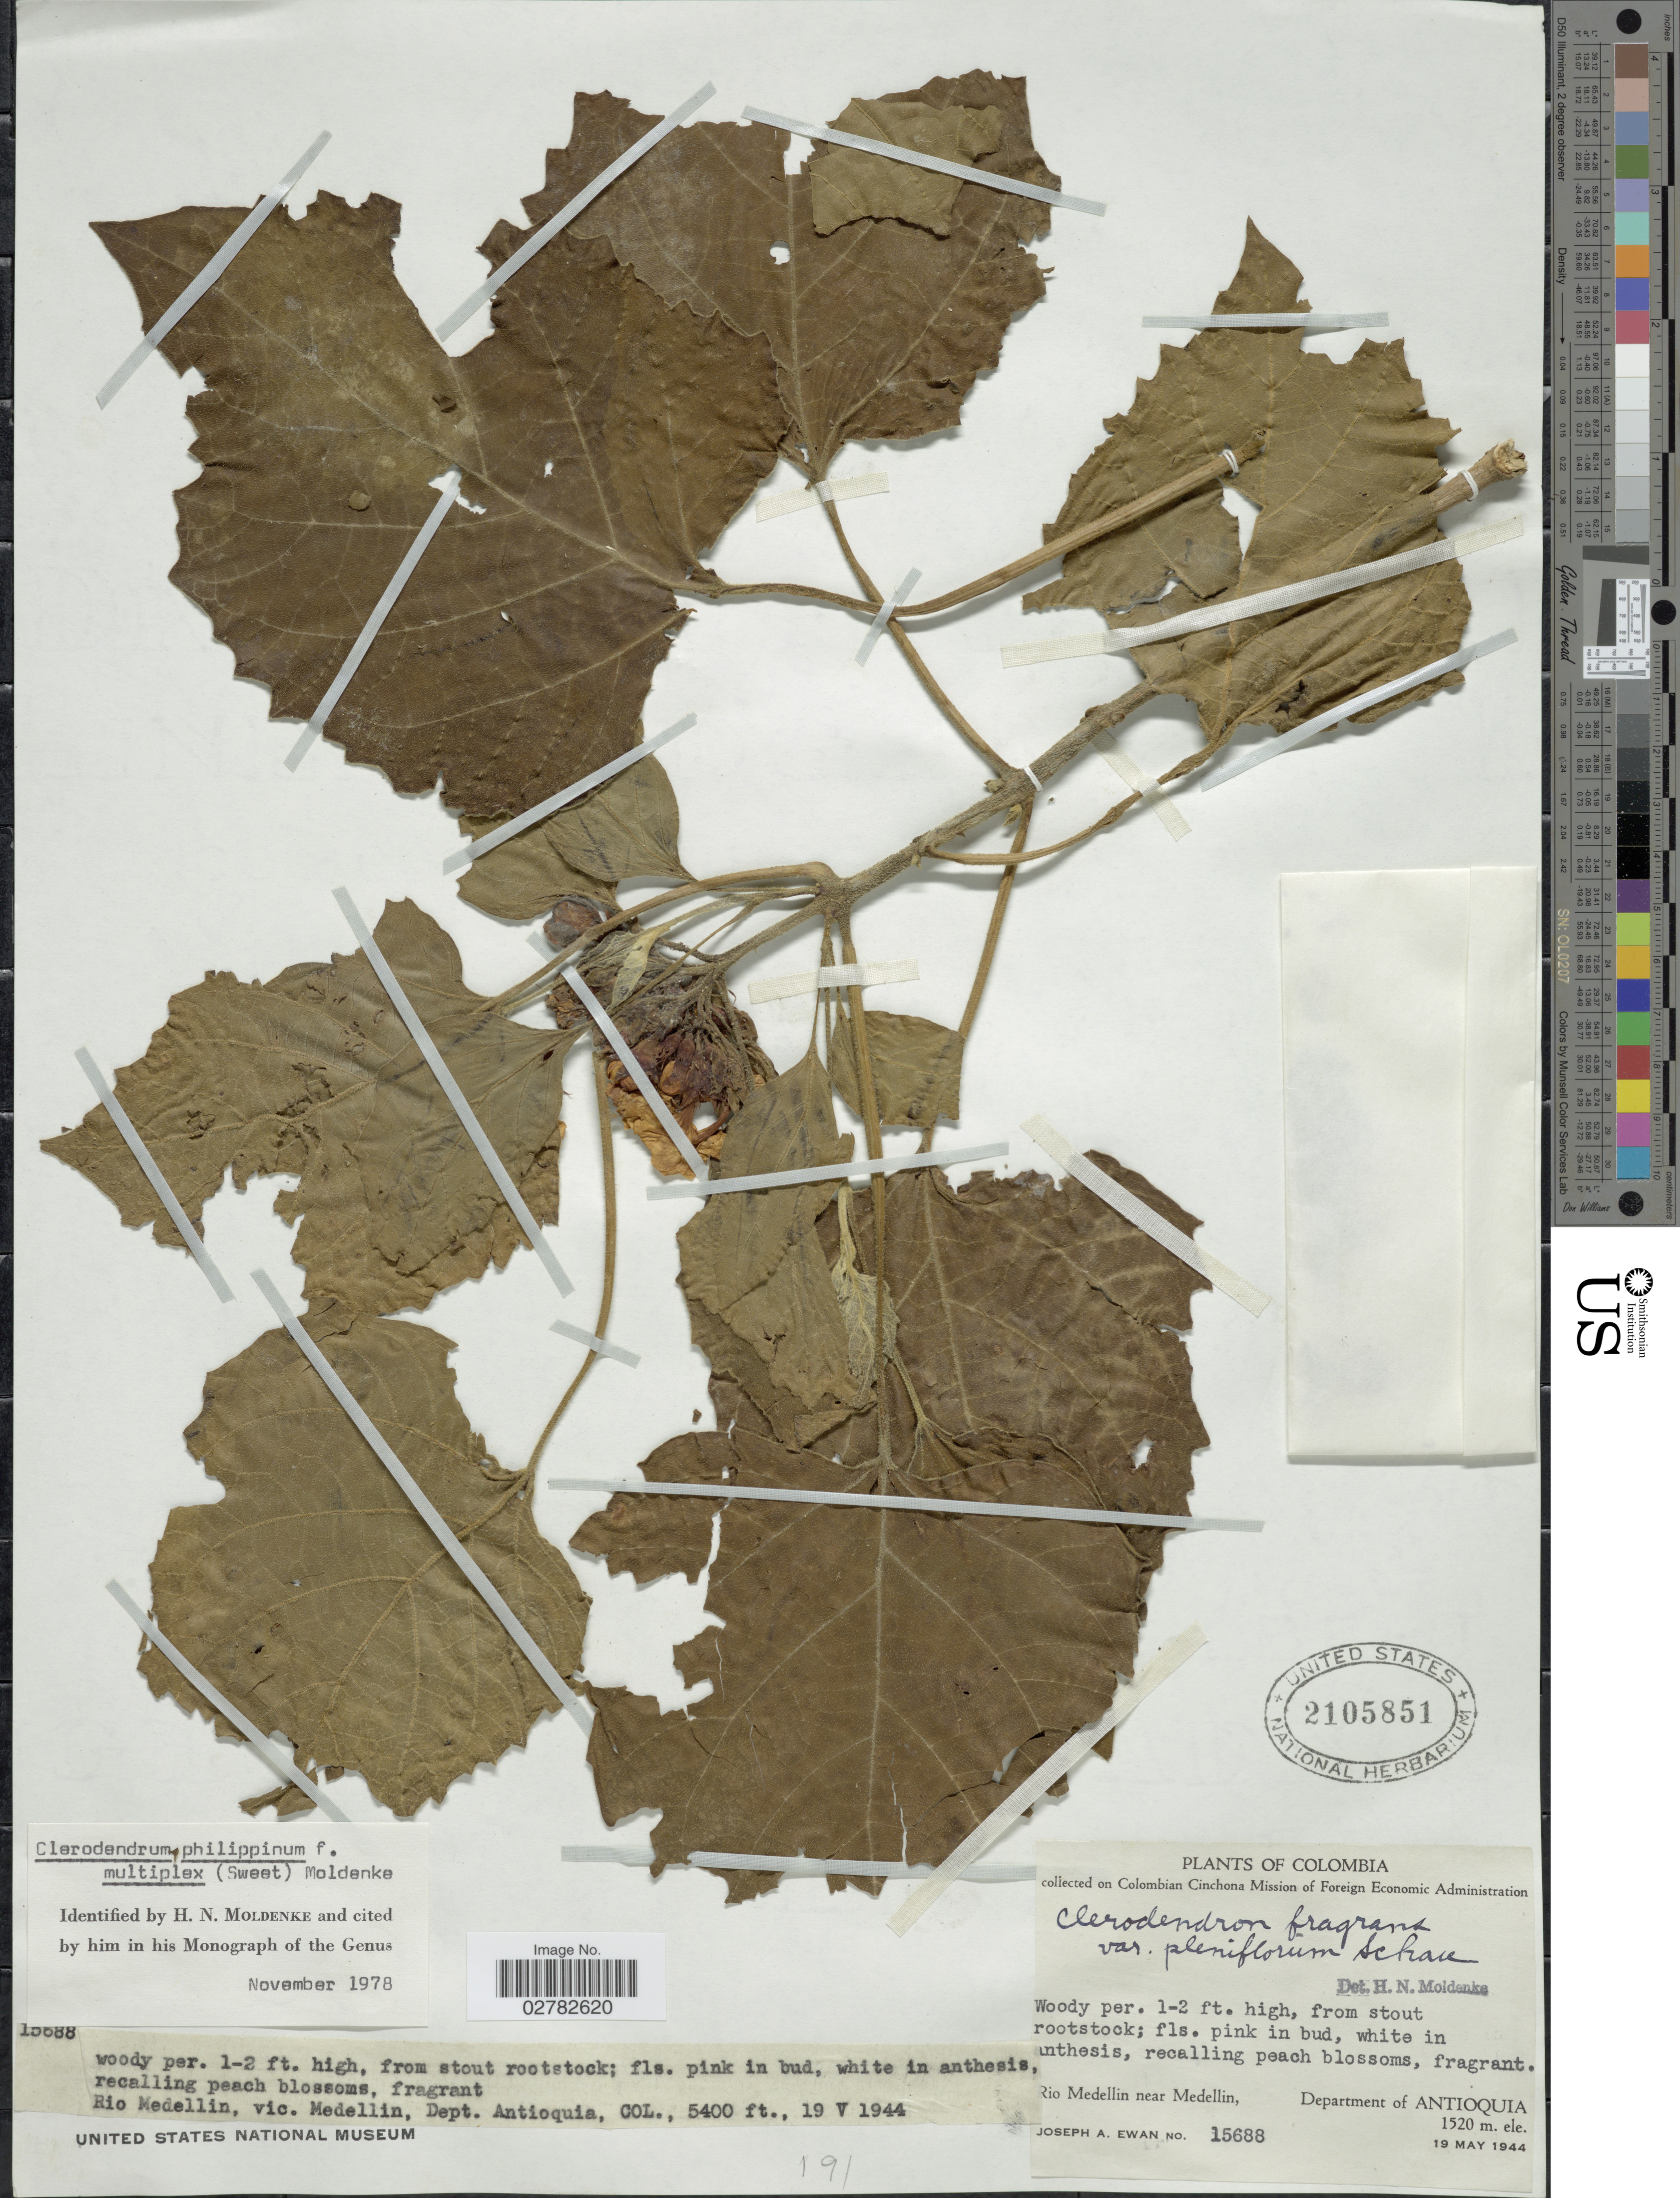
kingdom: Plantae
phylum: Tracheophyta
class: Magnoliopsida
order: Lamiales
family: Lamiaceae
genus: Clerodendrum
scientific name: Clerodendrum philippinum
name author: Schauer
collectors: J. A. Ewan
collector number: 15688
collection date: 1944-05-19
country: Colombia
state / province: Antioquia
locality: Rio Medellin near Medellin, Department of Antioquia. Vic. Medellin.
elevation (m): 1520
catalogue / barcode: US 2105851